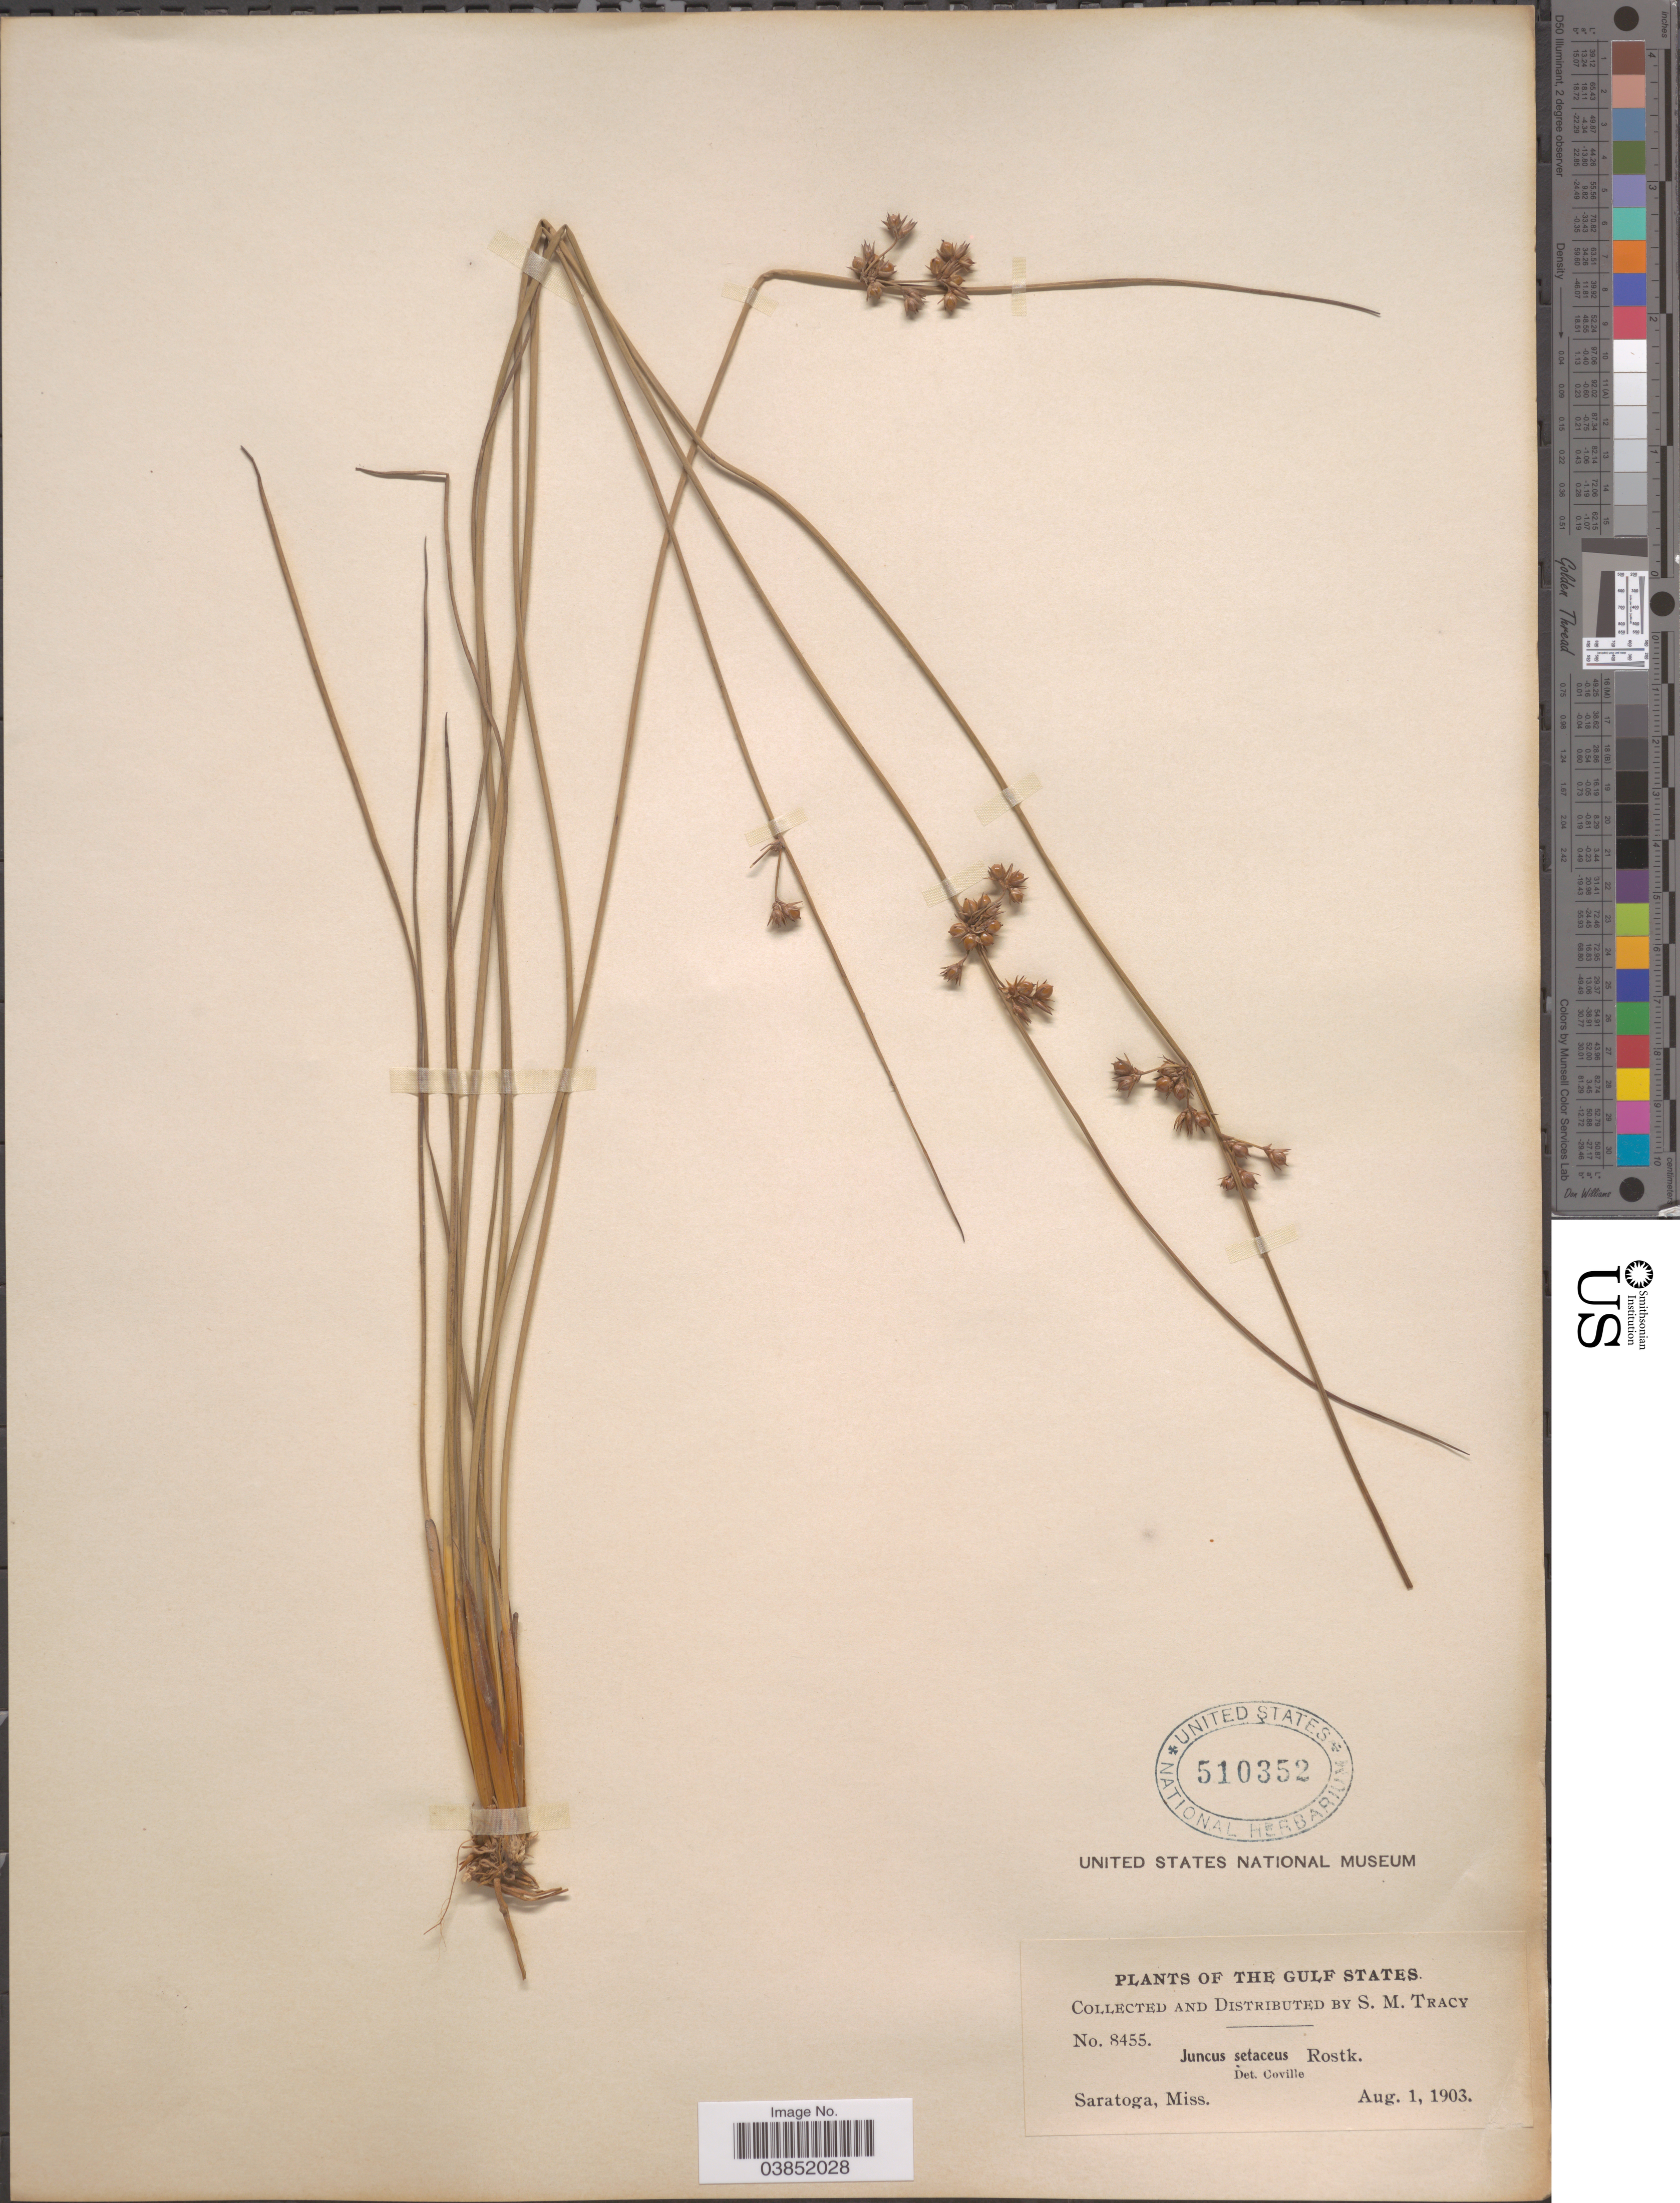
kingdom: Plantae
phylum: Tracheophyta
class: Liliopsida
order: Poales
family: Juncaceae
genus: Juncus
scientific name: Juncus coriaceus Mack.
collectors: S. M. Tracy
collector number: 8455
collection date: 1903-08-01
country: United States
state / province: Mississippi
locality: The Gulf States. Saratoga.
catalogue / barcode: US 510352